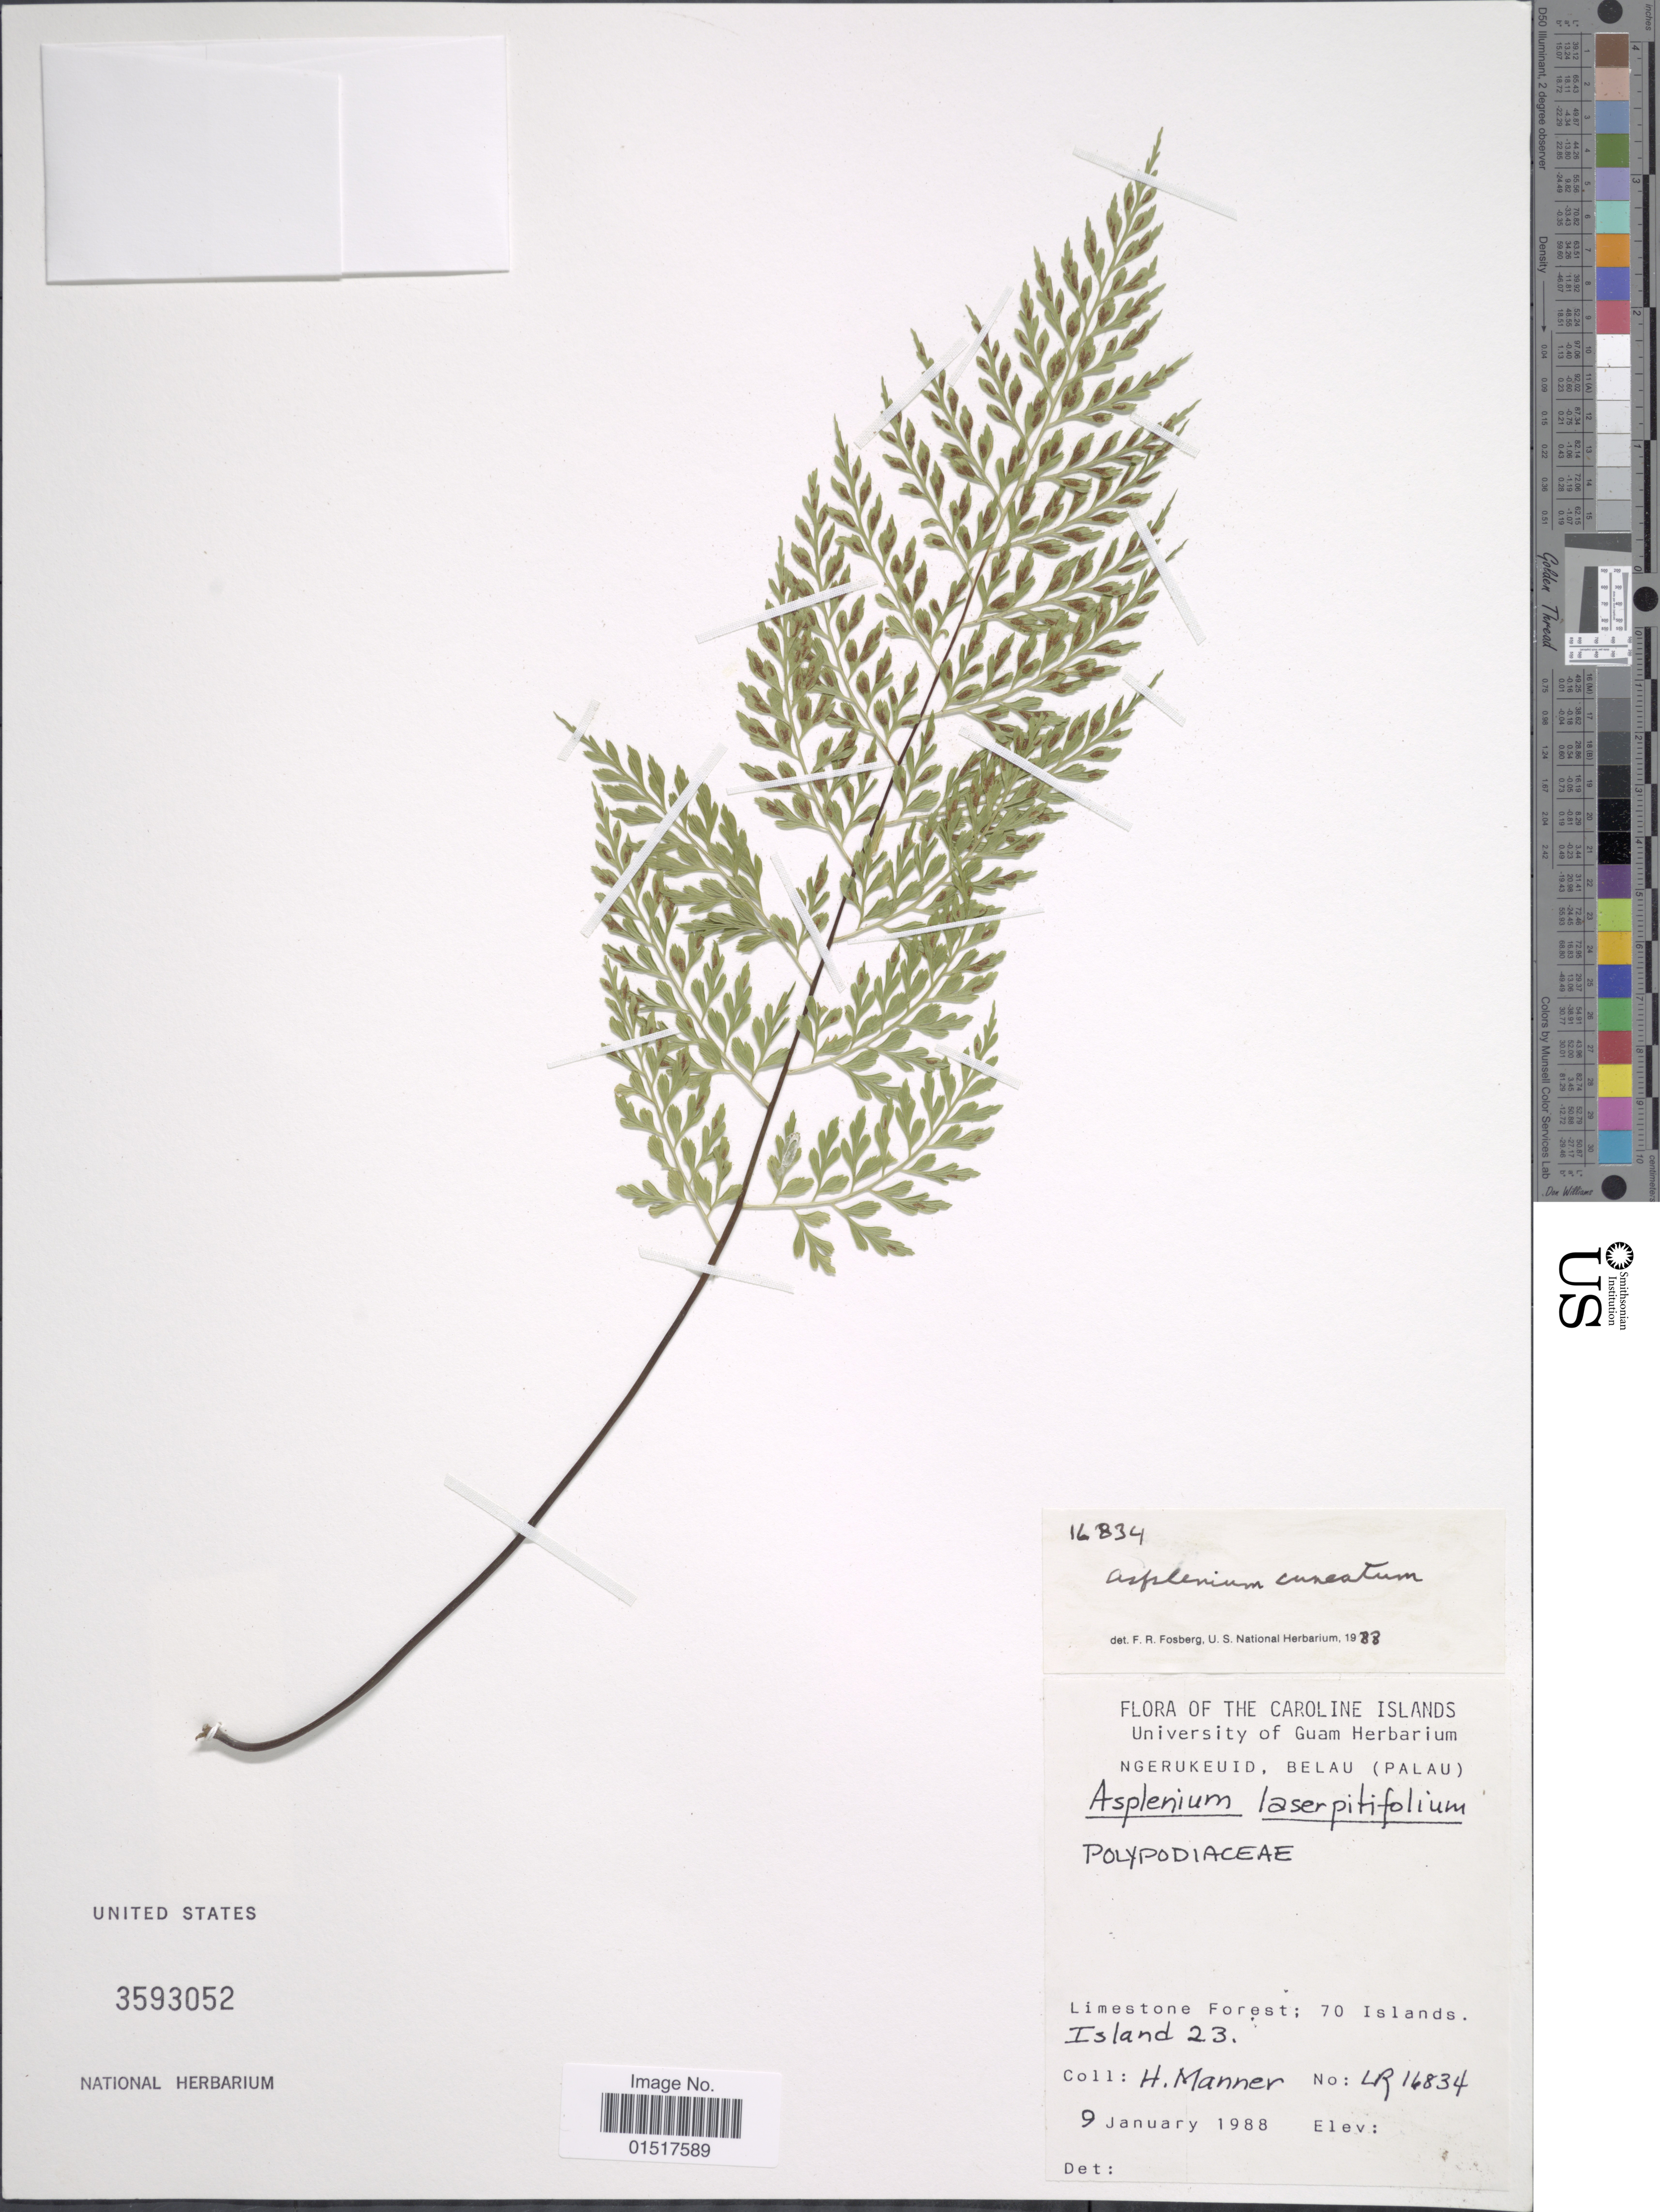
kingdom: Plantae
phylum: Tracheophyta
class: Polypodiopsida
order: Polypodiales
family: Aspleniaceae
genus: Asplenium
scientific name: Asplenium cuneatum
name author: Lam.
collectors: H. Manner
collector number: LR 16834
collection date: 1988-01-09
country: Palau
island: Ngerukeuid [Orukuizu]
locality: Ngerukeuid, Belau (Palau). Limestone Forest: 70 Islands, Island 23.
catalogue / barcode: US 3593053